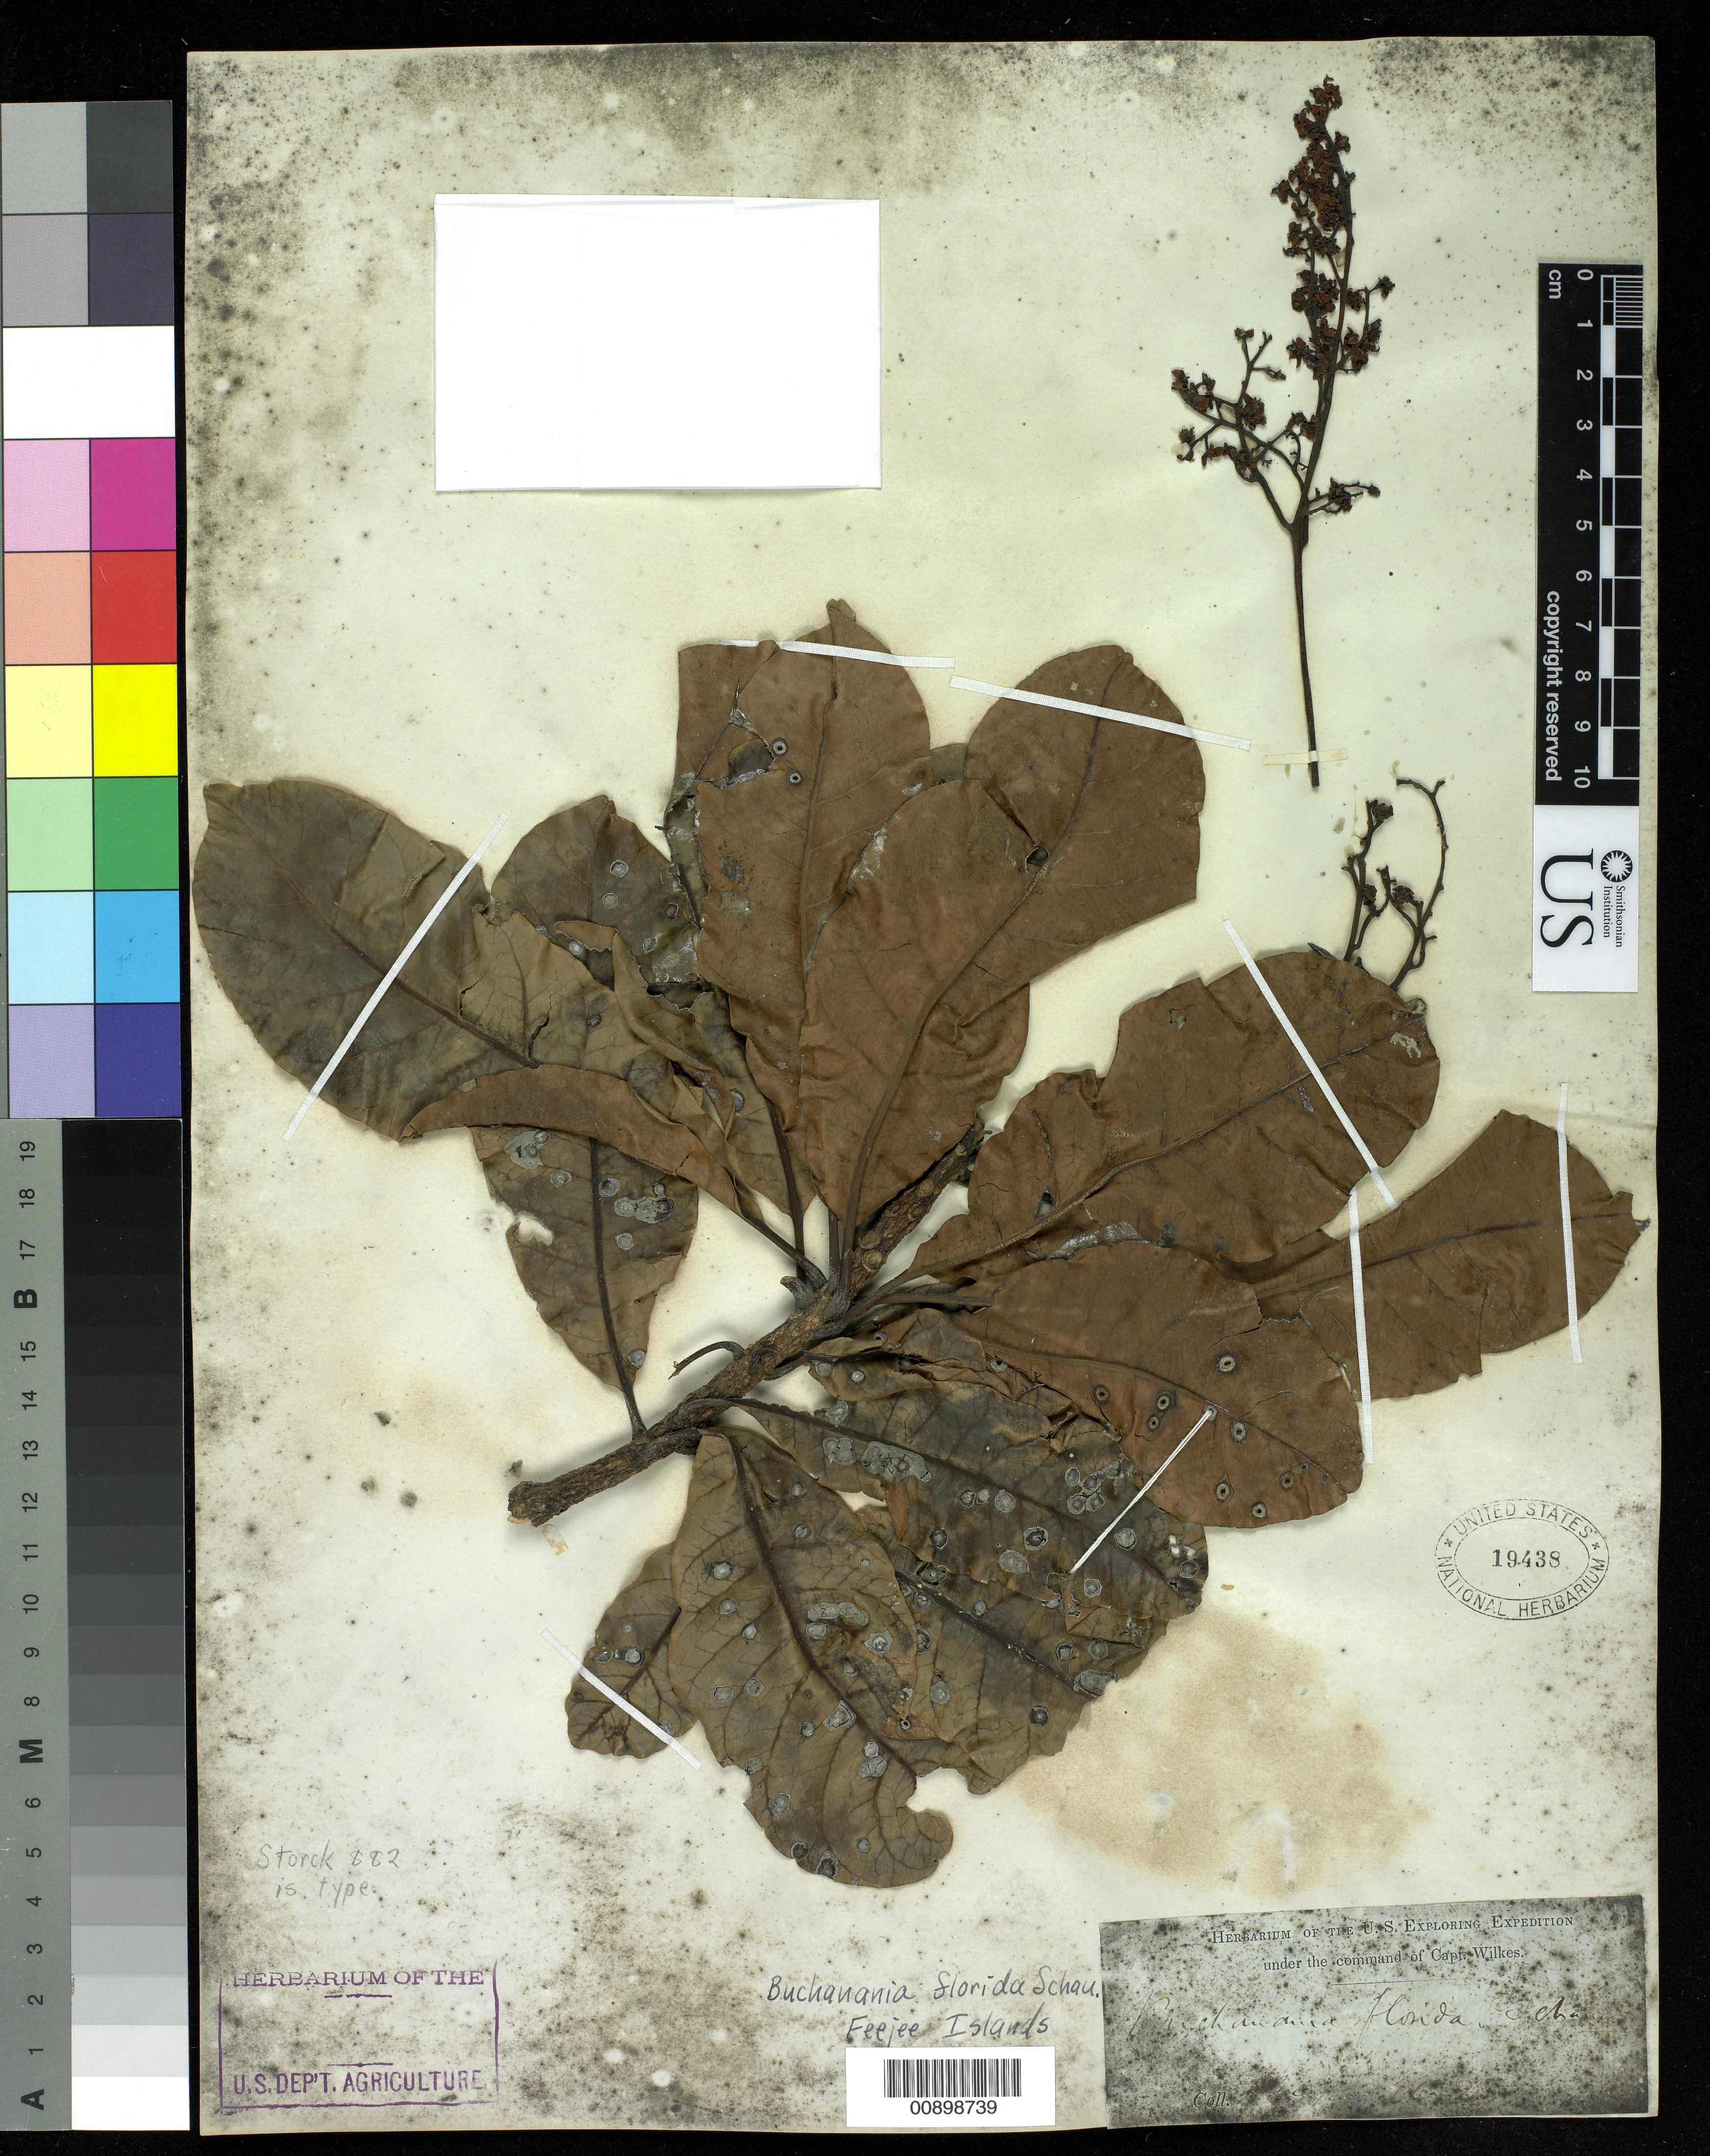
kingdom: Plantae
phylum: Tracheophyta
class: Magnoliopsida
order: Sapindales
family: Anacardiaceae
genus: Buchanania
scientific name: Buchanania vitiensis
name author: Engl.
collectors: Wilkes Explor. Exped.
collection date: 1838/1842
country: Fiji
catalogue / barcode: US 19438